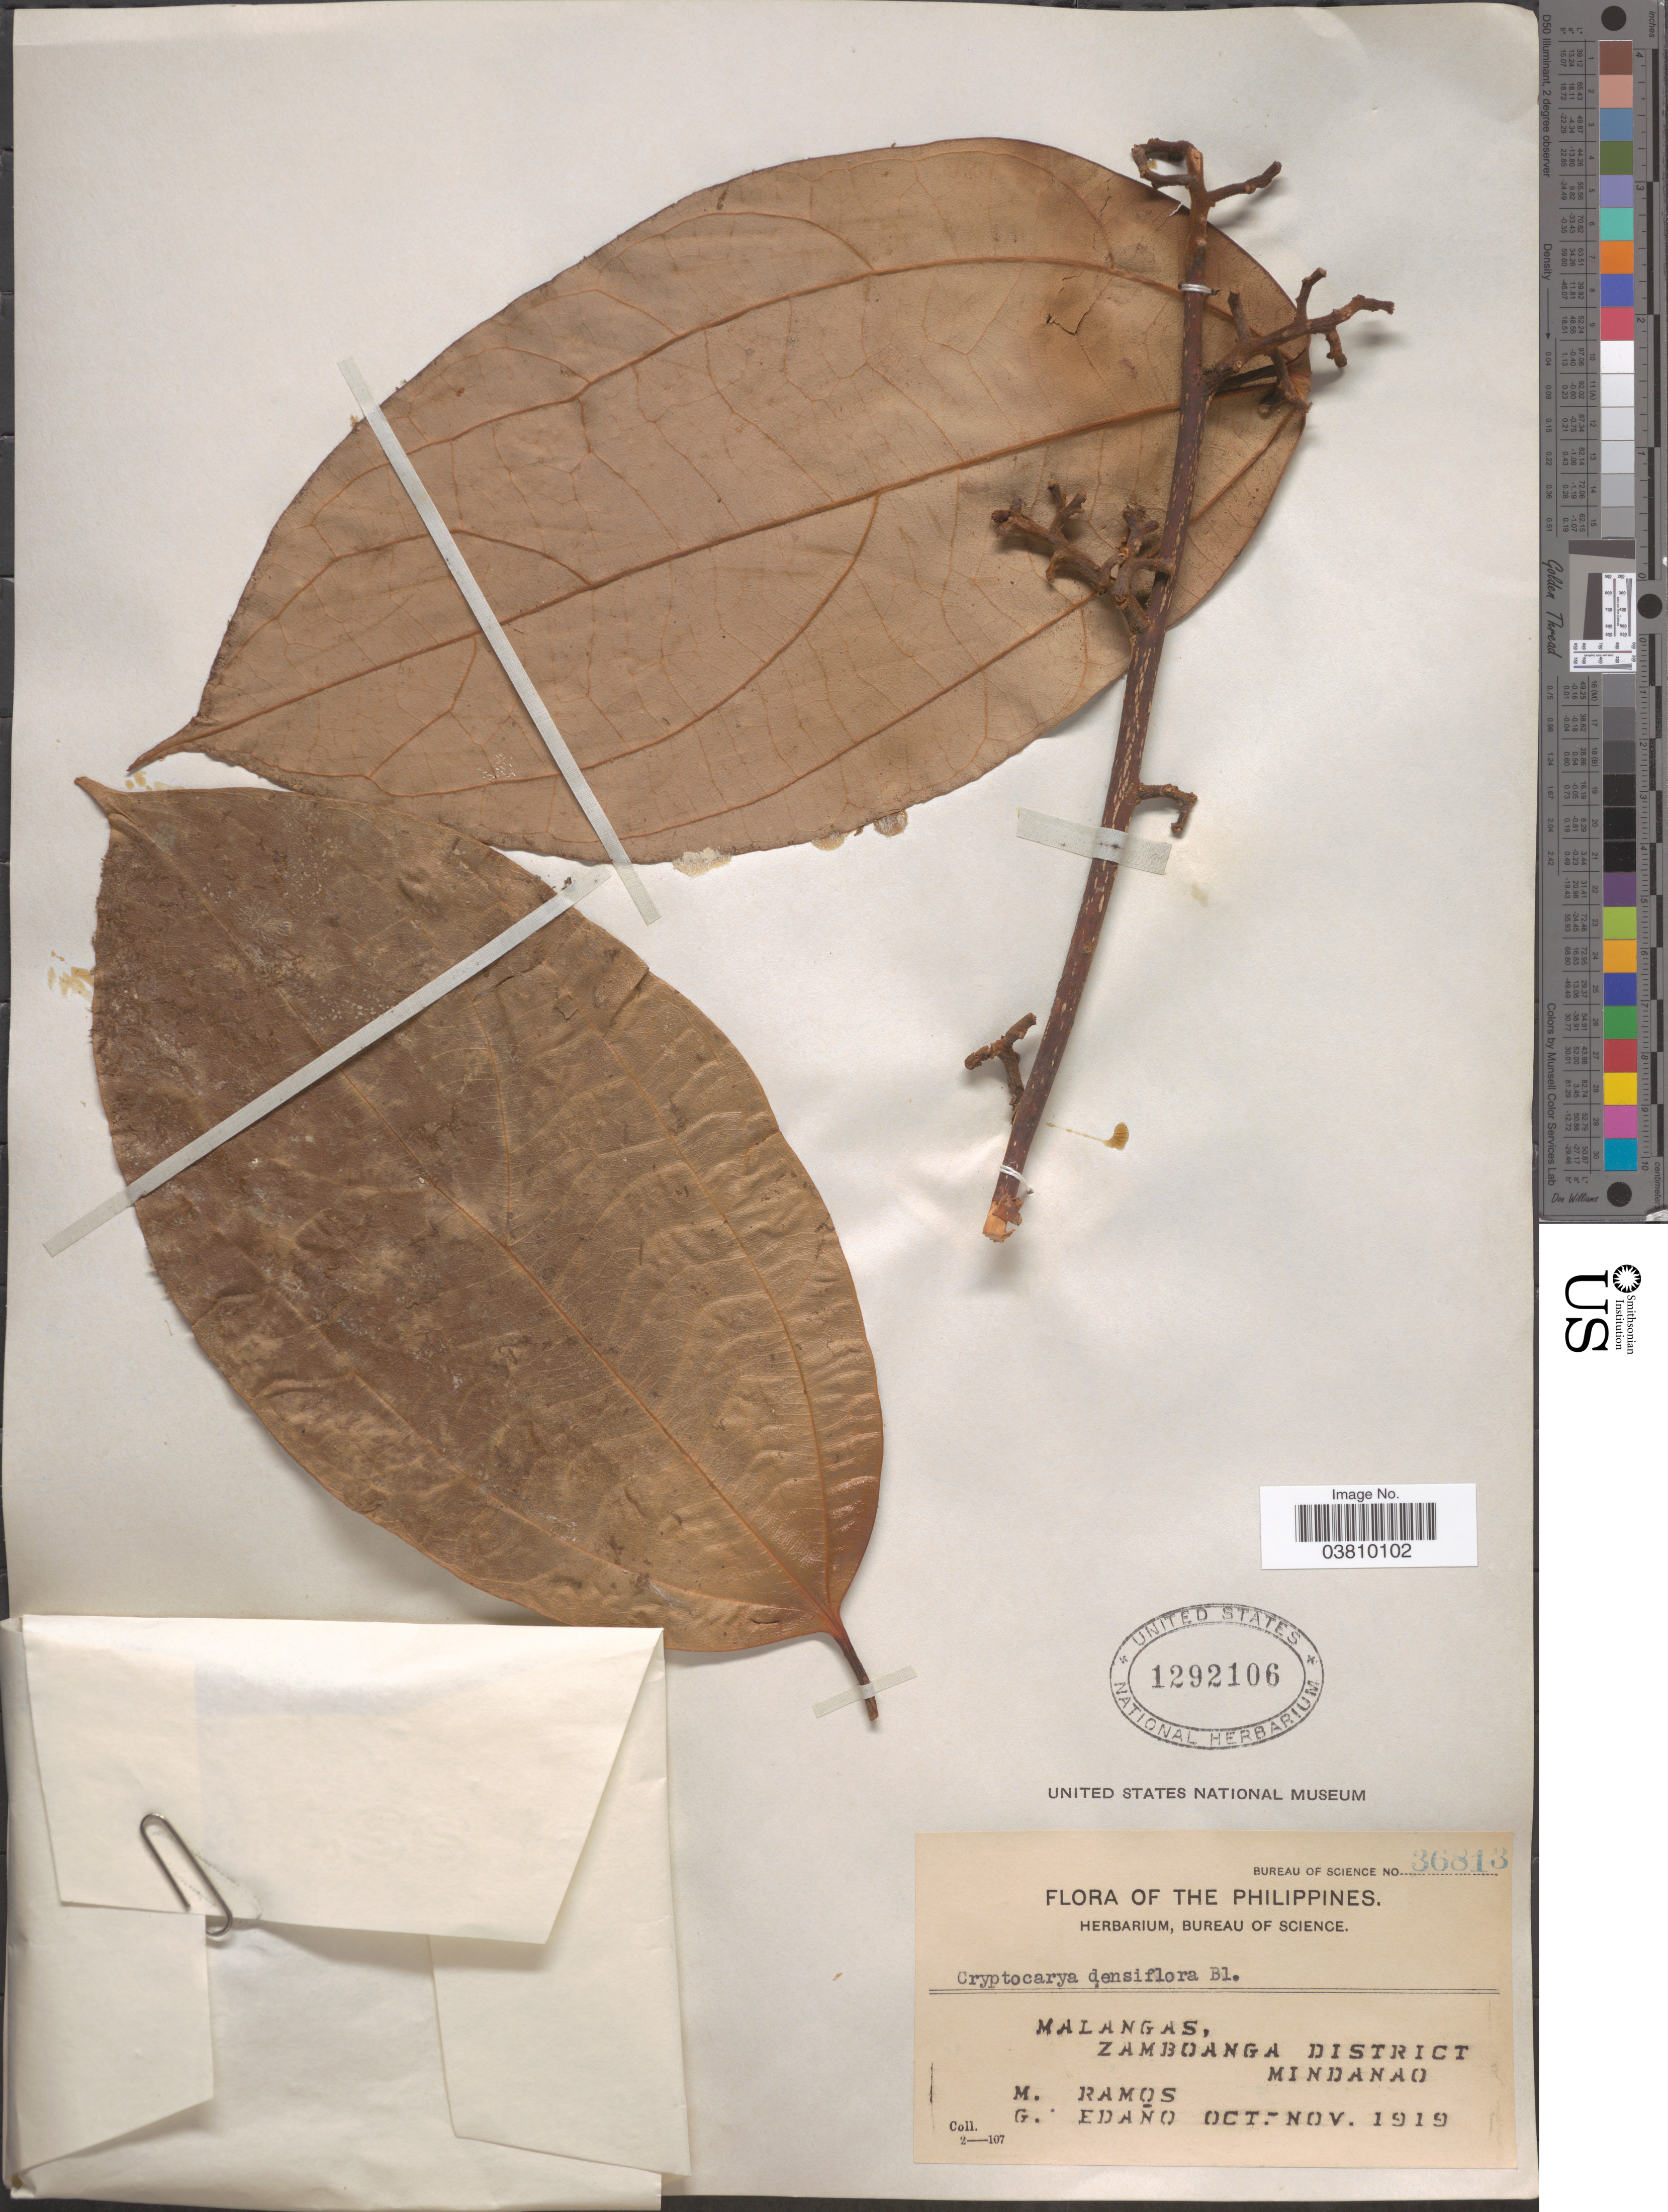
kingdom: Plantae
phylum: Tracheophyta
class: Magnoliopsida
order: Laurales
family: Lauraceae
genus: Cryptocarya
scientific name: Cryptocarya densiflora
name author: Blume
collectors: M. Ramos & G. Edaño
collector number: Bureau of Science 36813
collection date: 1919-10/1919-11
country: Philippines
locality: Malangas, Zamboanga District, Mindanao.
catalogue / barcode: US 1292106